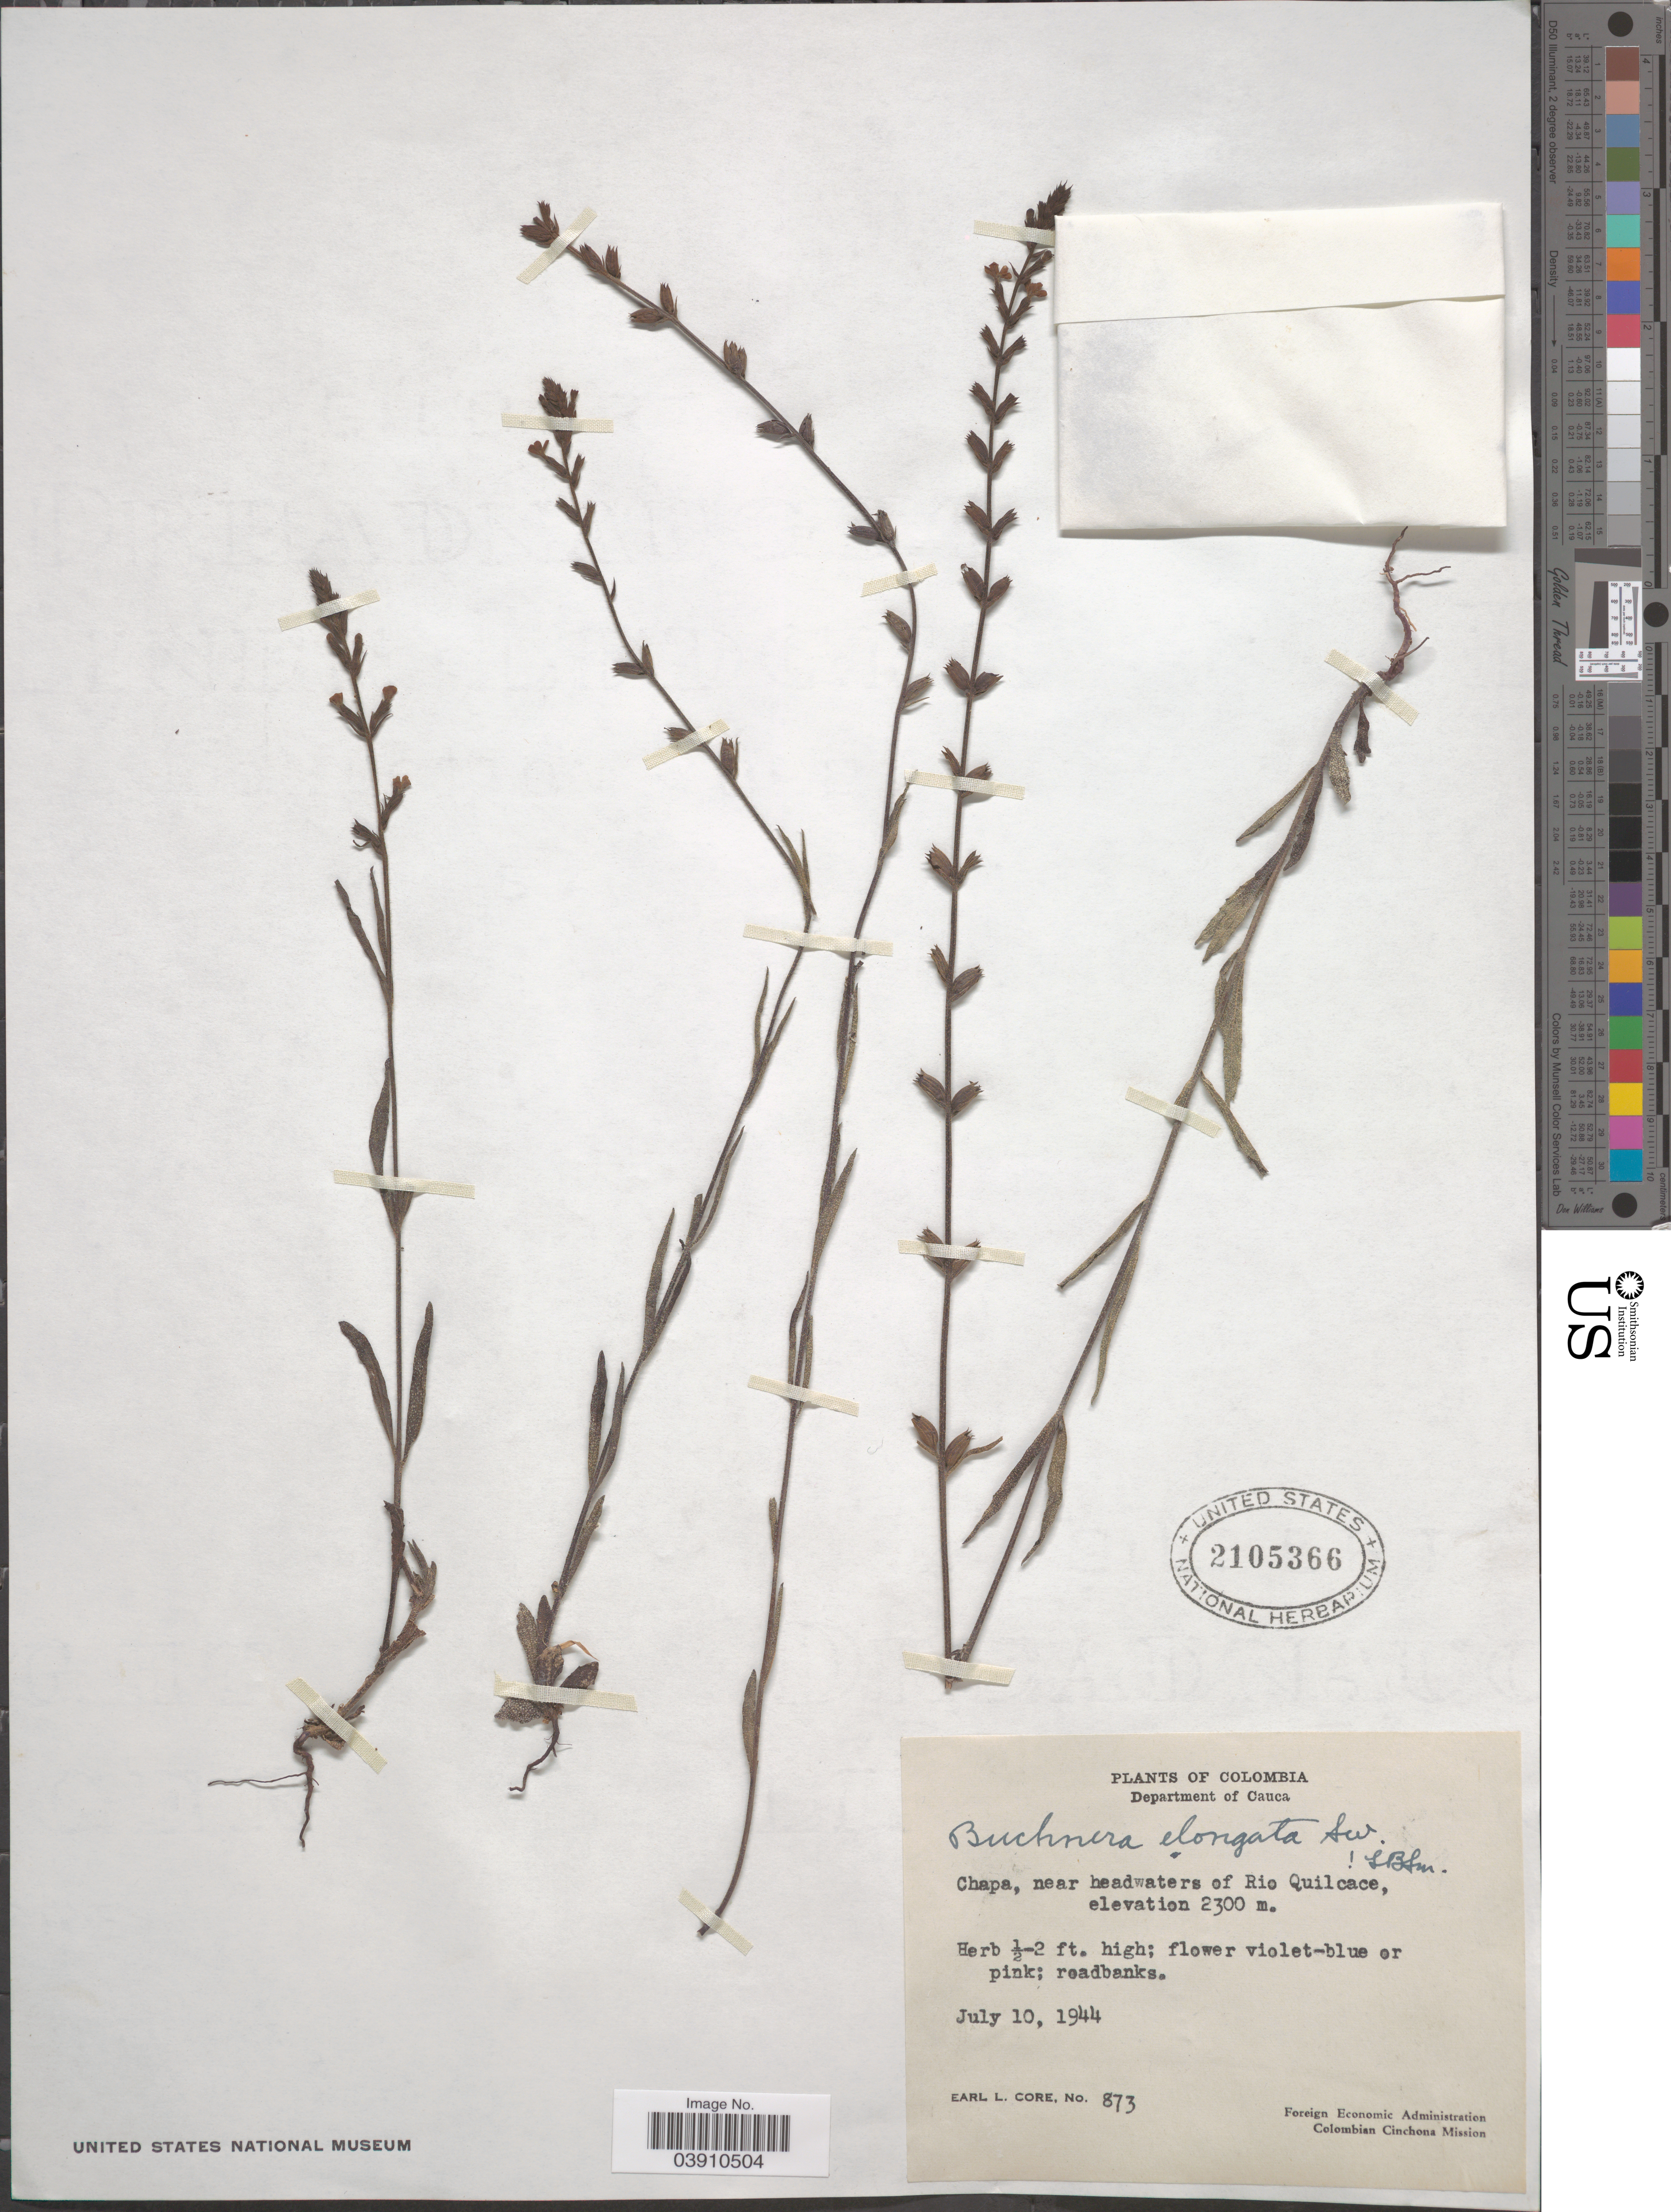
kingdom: Plantae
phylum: Tracheophyta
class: Magnoliopsida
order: Lamiales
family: Orobanchaceae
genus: Buchnera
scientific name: Buchnera elongata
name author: Sw.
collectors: E. L. Core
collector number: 873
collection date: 1944-07-10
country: Colombia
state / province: Cauca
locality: Department of Cauca. Chapa, near headwaters of Rio Quilcace.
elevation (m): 2300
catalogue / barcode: US 2105366